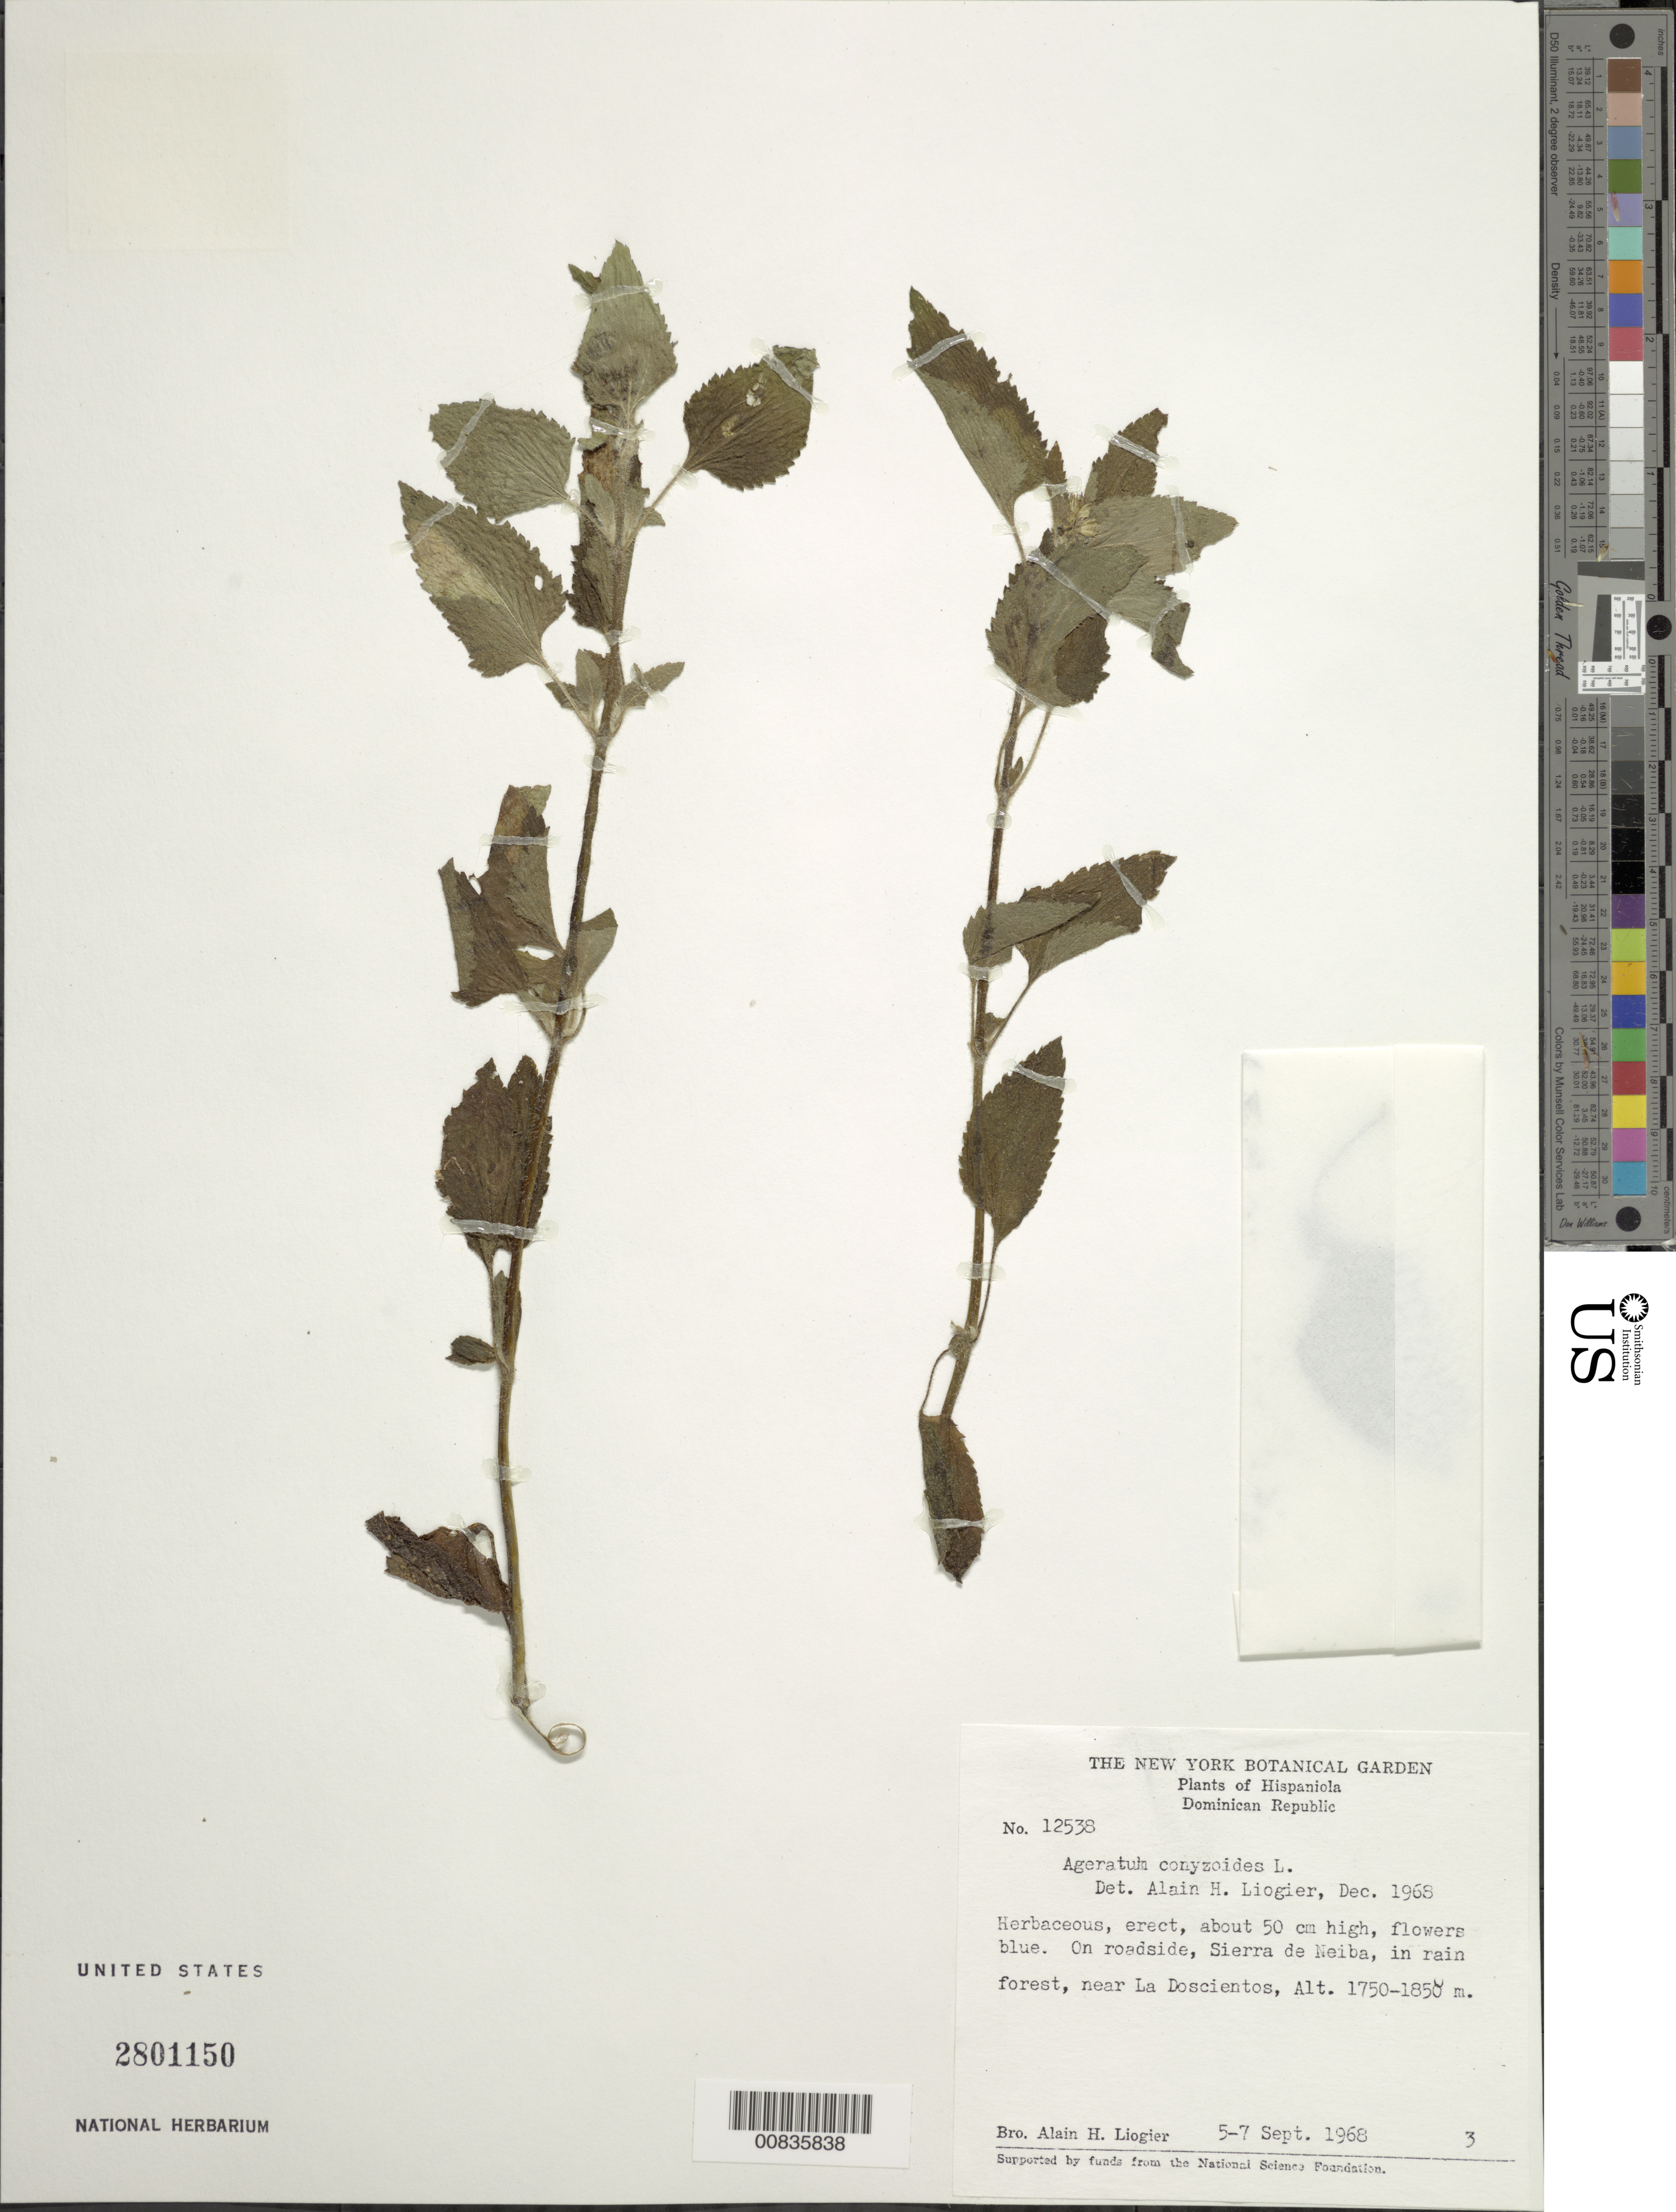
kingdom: Plantae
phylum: Tracheophyta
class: Magnoliopsida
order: Asterales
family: Asteraceae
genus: Ageratum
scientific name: Ageratum conyzoides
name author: L.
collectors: A. H. Liogier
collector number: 12538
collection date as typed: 05 Sep 1968 to 07 Sep 1968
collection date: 1968-09-05/1968-09-07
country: Dominican Republic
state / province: Elias Piña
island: Hispaniola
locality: Sierra de Neiba, near La Doscientos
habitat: On roadside in rain forest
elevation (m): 1750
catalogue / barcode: US 2801150